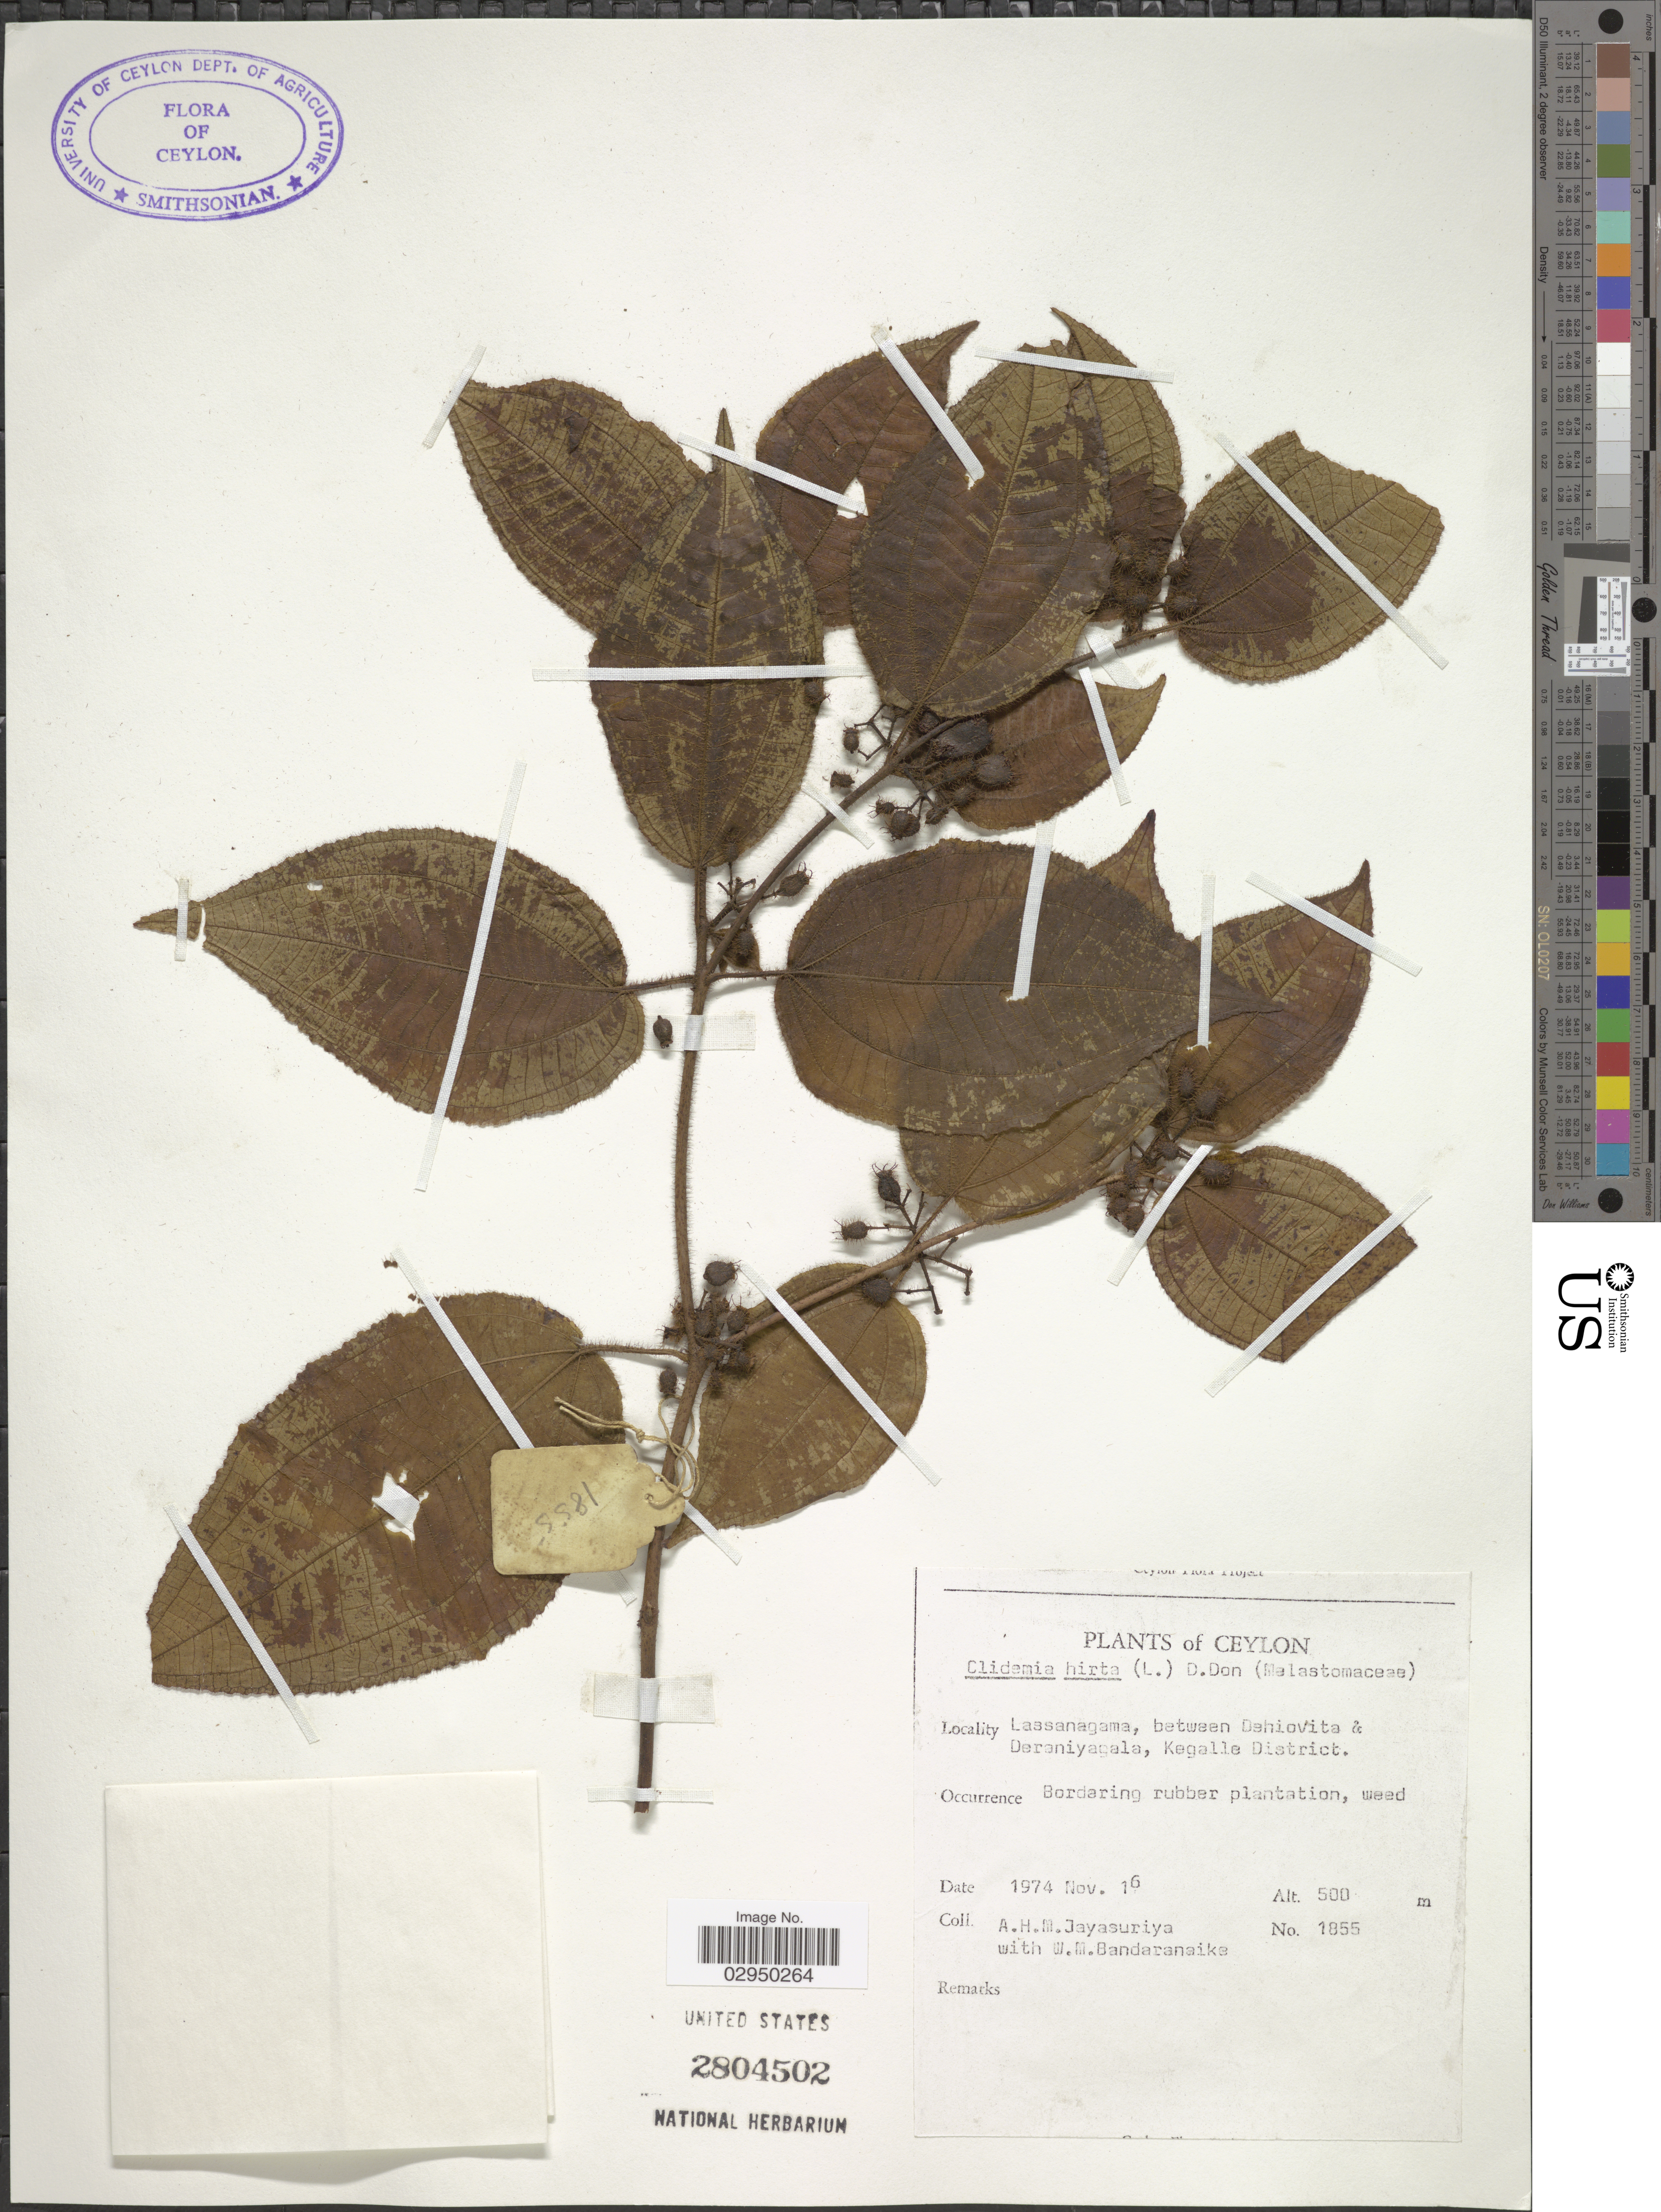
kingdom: Plantae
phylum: Tracheophyta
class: Magnoliopsida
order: Myrtales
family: Melastomataceae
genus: Clidemia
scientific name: Clidemia hirta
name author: (L.) D. Don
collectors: A. H. Jayasuriya & W. Bandaranaike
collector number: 1855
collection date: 1974-11-16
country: Sri Lanka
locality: Ceylon. Lassanagama, between DehioVita & Deraniyagala, Kegalle District.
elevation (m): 500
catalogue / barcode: US 2804502